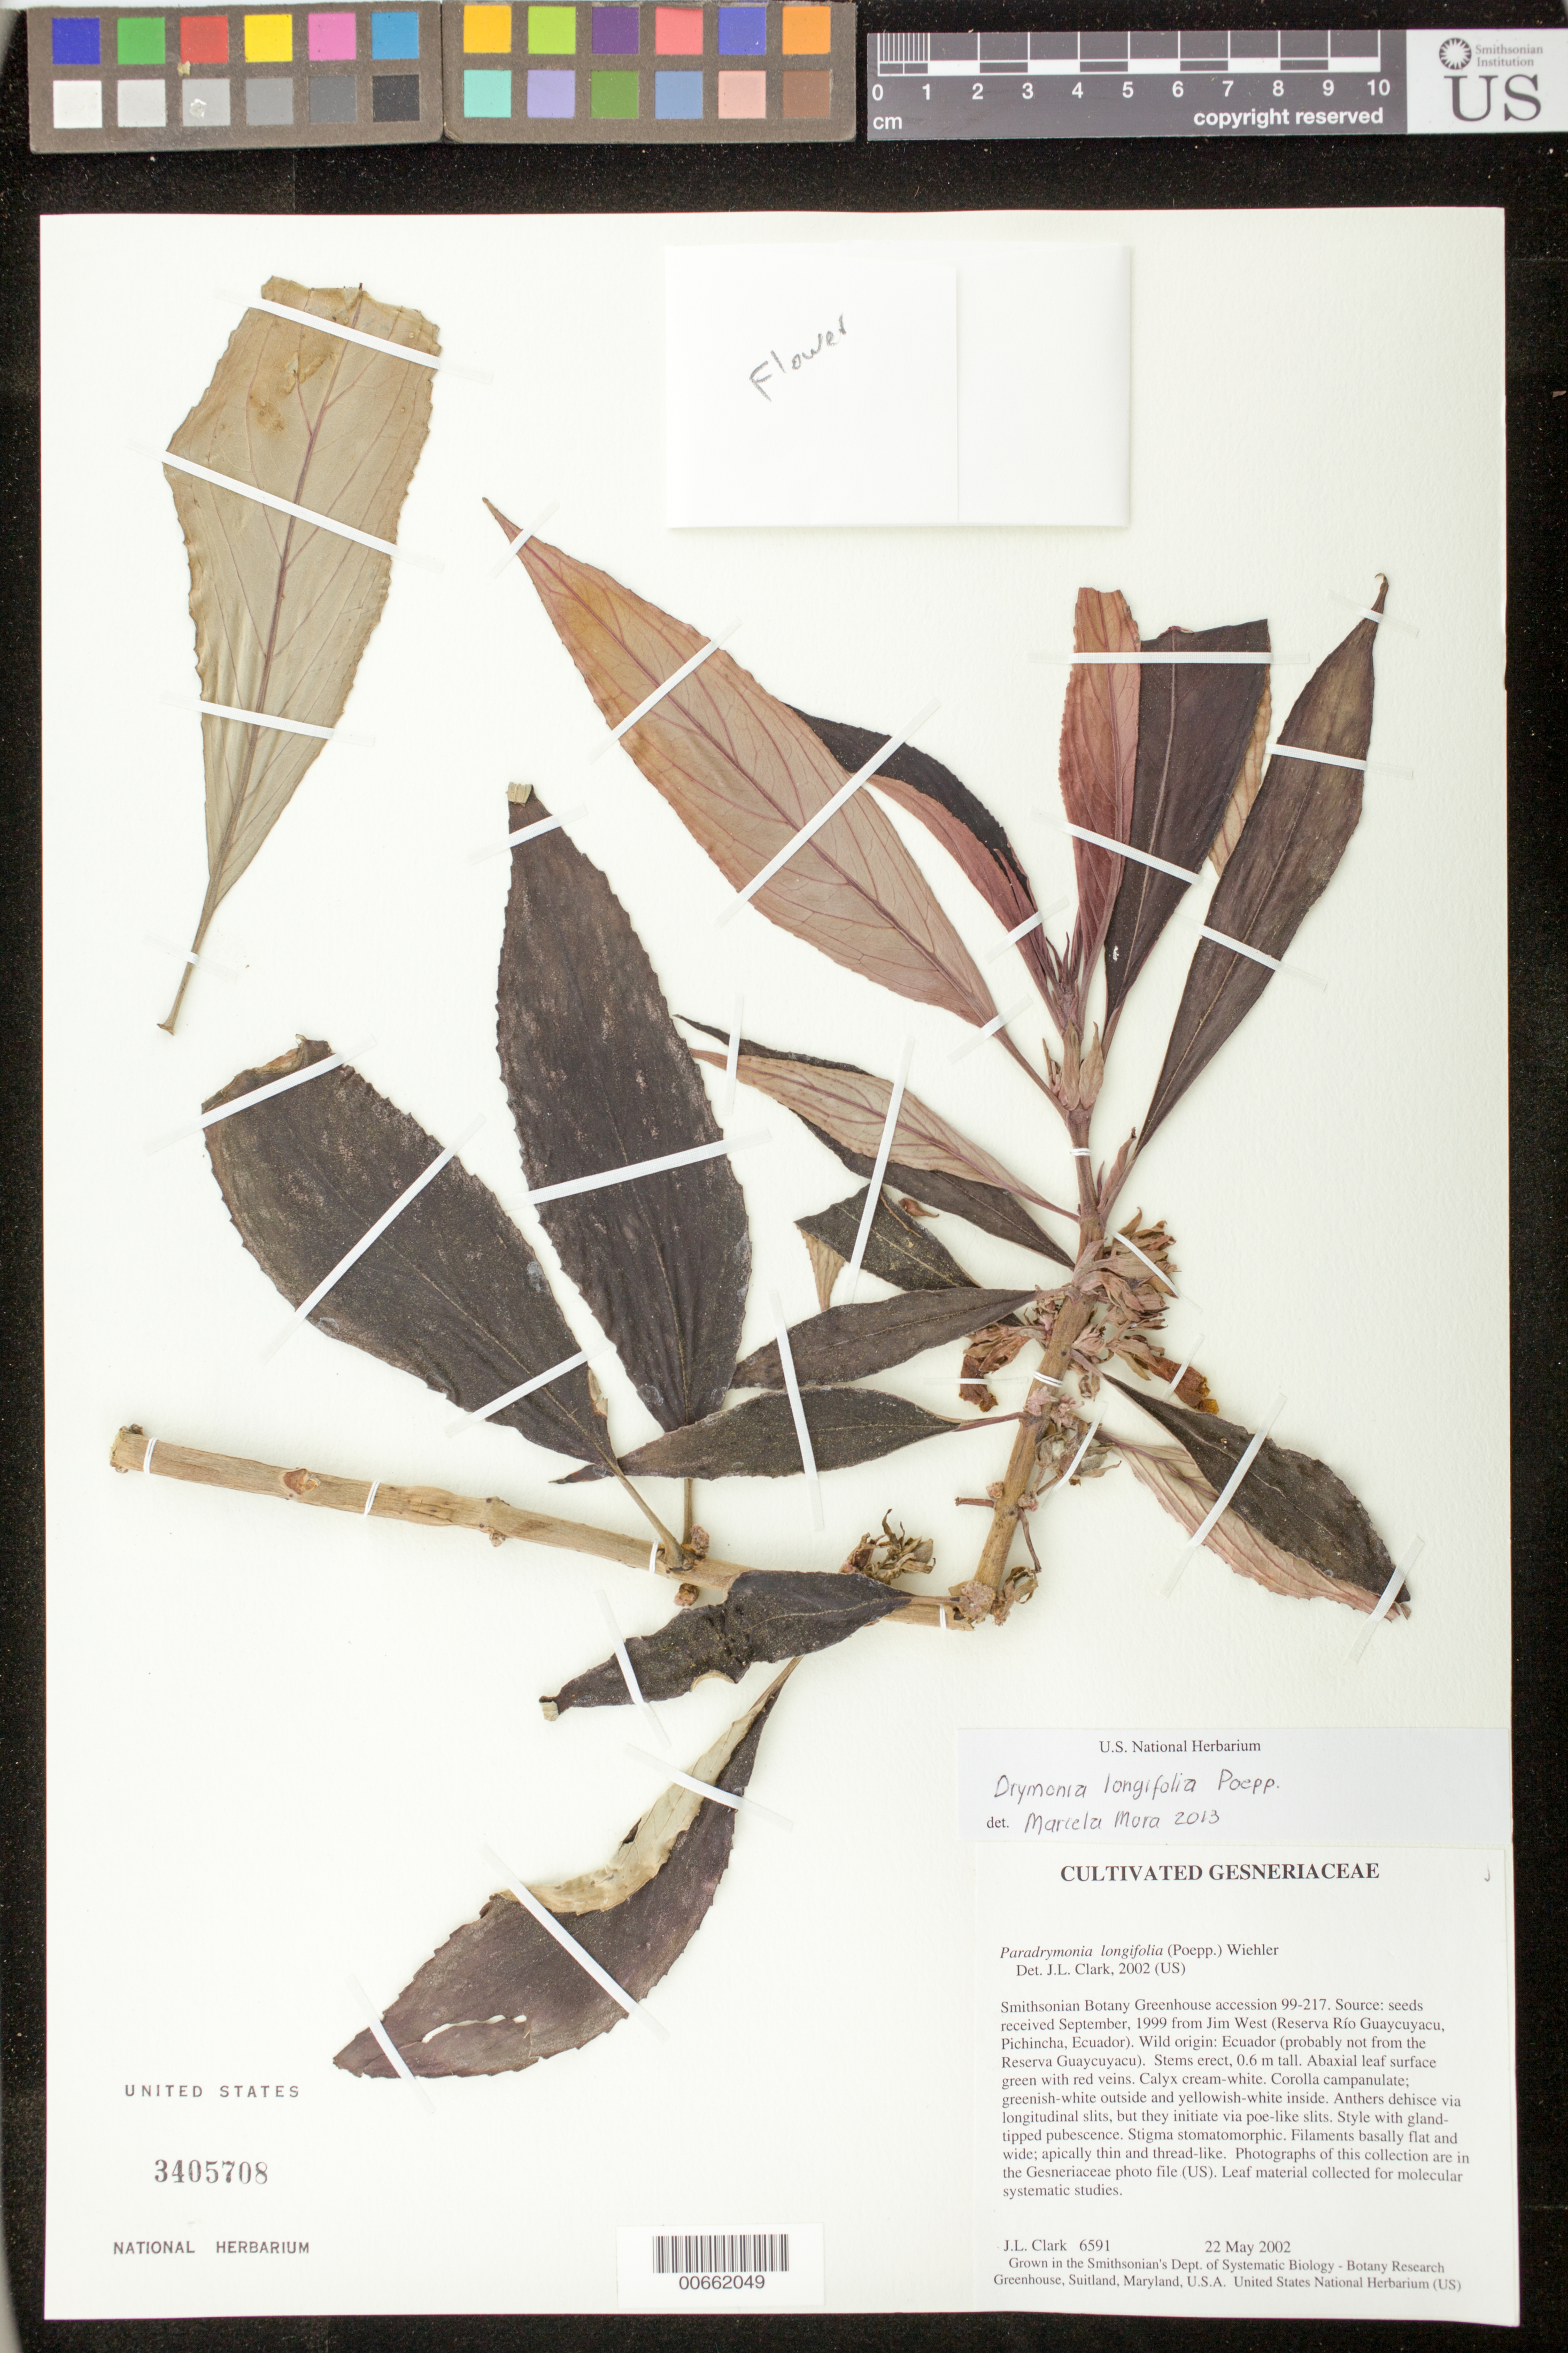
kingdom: Plantae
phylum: Tracheophyta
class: Magnoliopsida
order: Lamiales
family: Gesneriaceae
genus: Drymonia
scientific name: Drymonia longifolia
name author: Poepp.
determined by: Mora, M. Marcela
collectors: J. L. Clark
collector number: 6591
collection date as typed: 22 May 2002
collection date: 2002-05-22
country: Ecuador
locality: Grown in the Smithsonian's Dept. of Systematic Biology-Botany Research Greenhouse, Suitland, Maryland, U.S.A.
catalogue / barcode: US 3405708